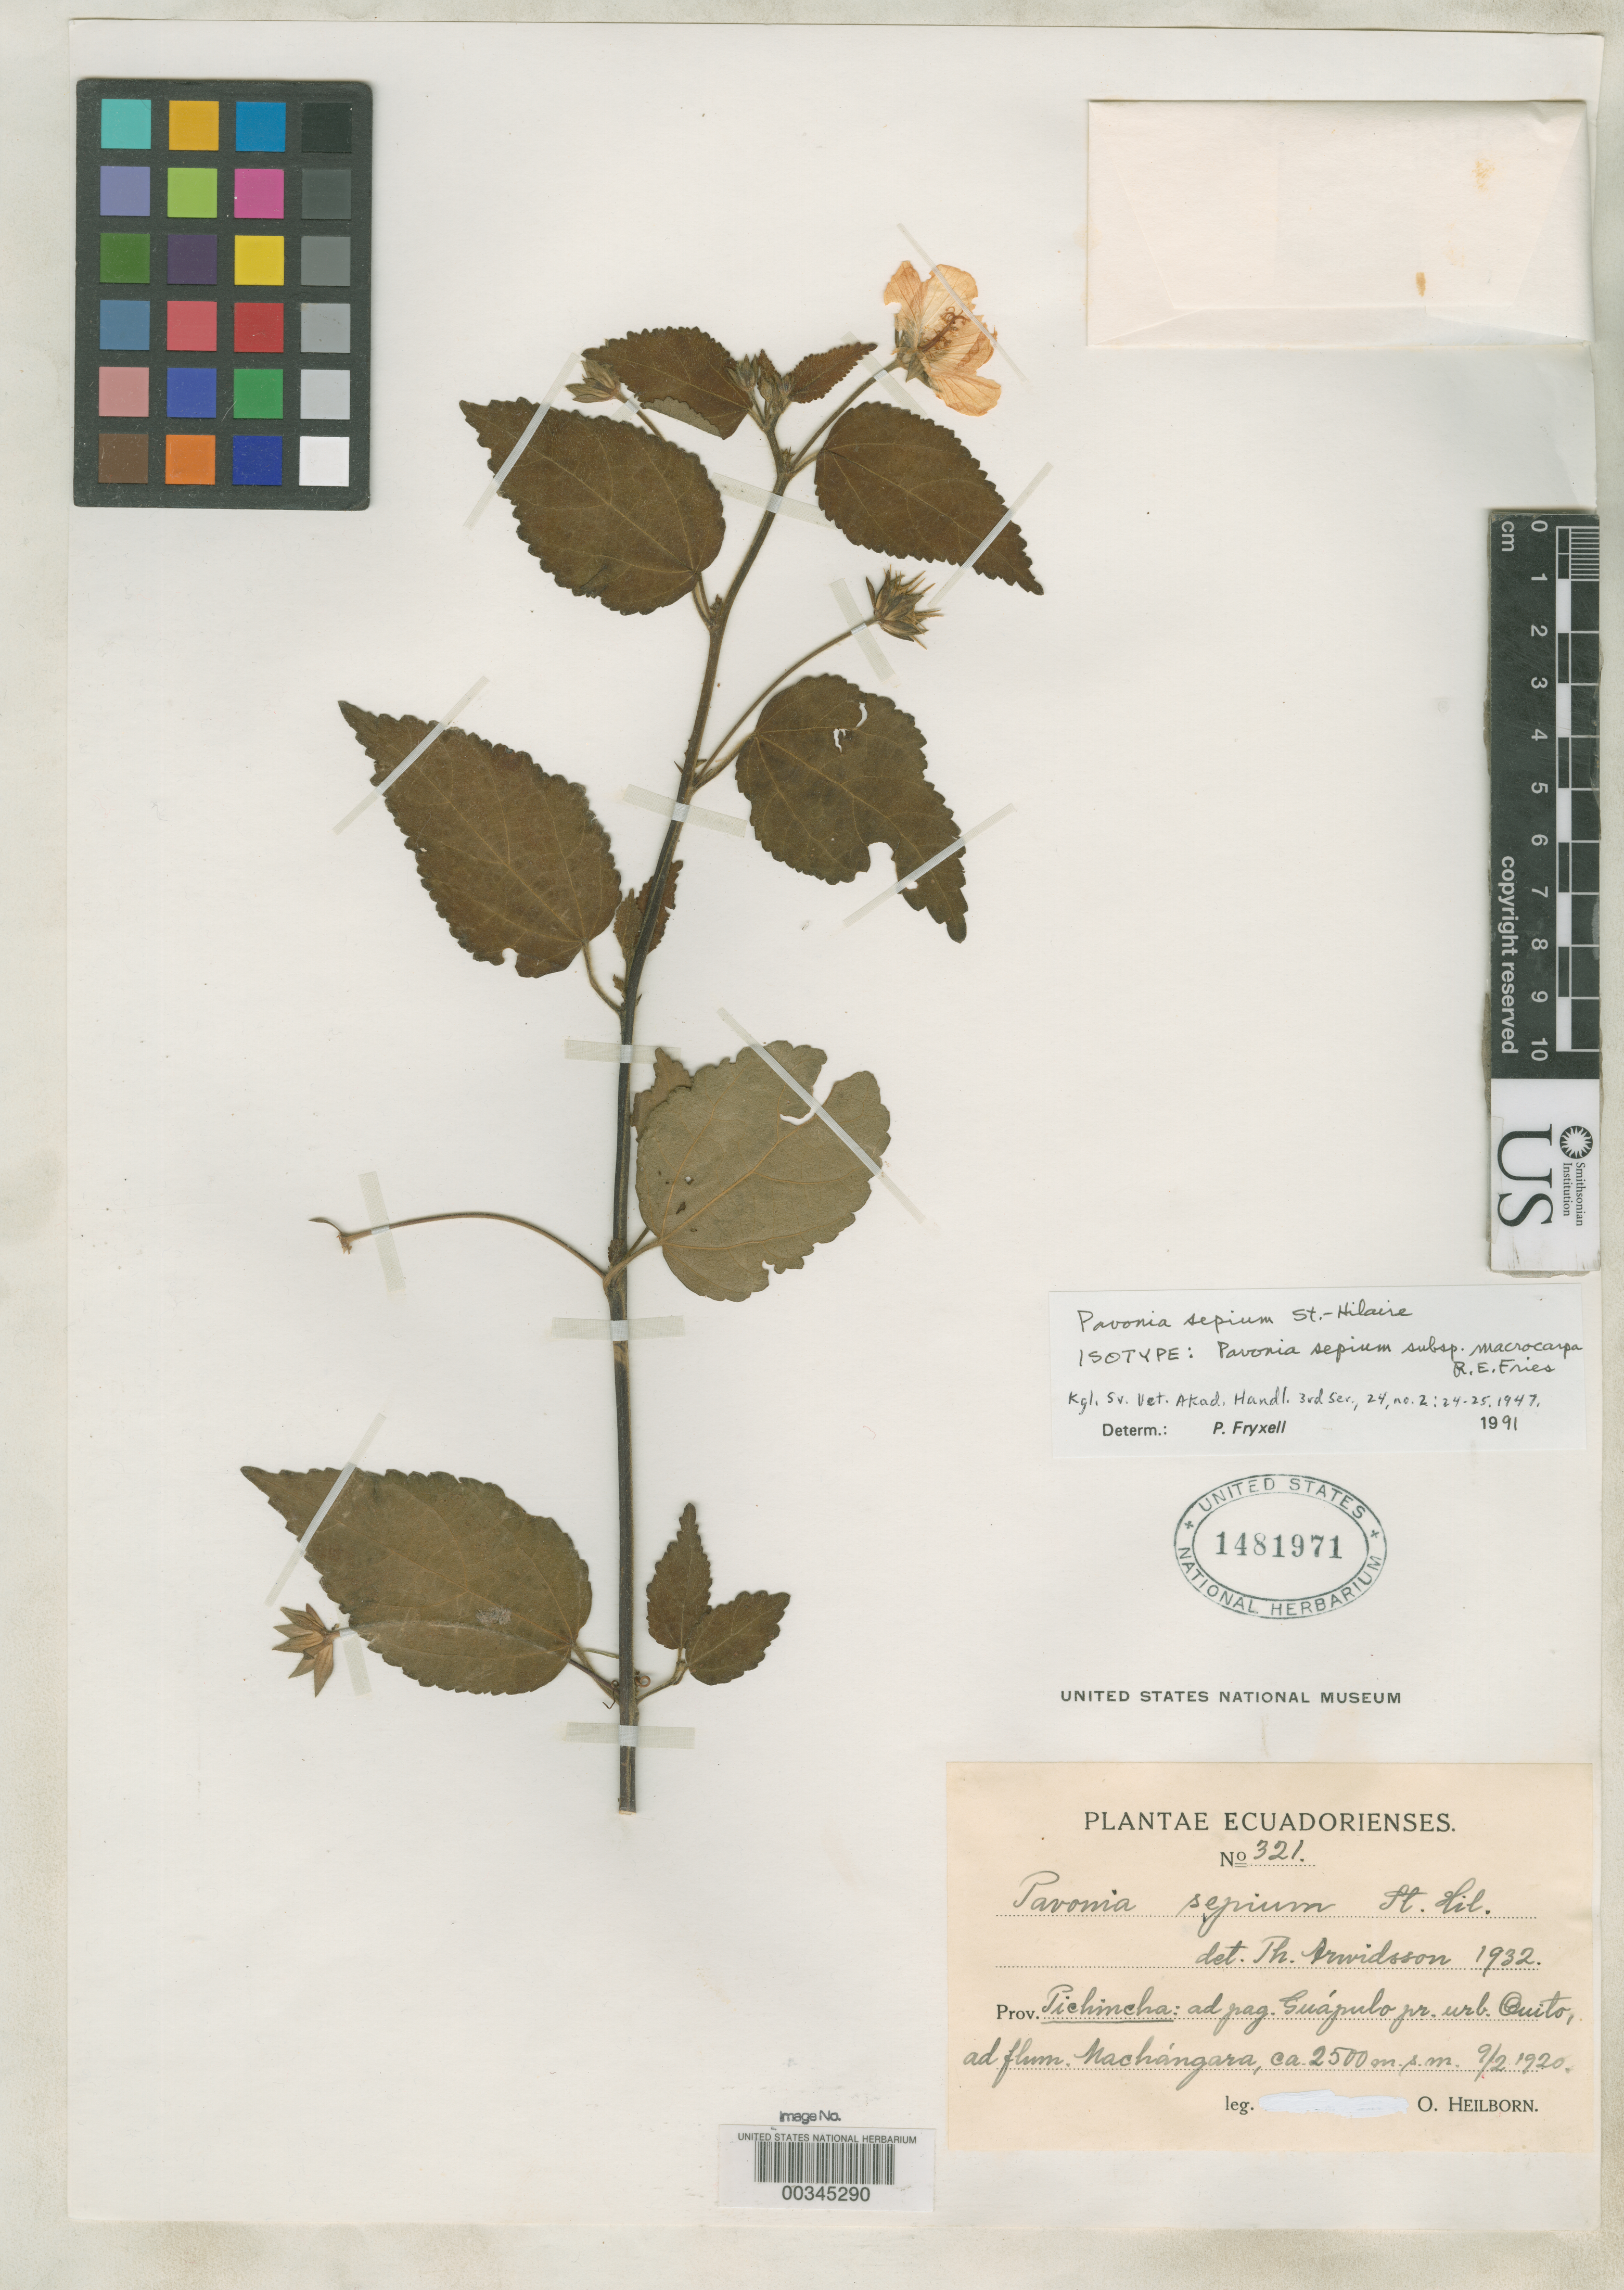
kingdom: Plantae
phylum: Tracheophyta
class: Magnoliopsida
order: Malvales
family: Malvaceae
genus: Pavonia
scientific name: Pavonia sepium subsp. macrocarpa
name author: R.E. Fr.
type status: Isotype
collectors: O. Heilborn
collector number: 321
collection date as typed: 09 Feb 1920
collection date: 1920-02-09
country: Ecuador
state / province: Pichincha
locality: Adpag. GuApulo pr. urb. Quito, ad flum Machangara.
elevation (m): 2500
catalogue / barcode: US 1481971